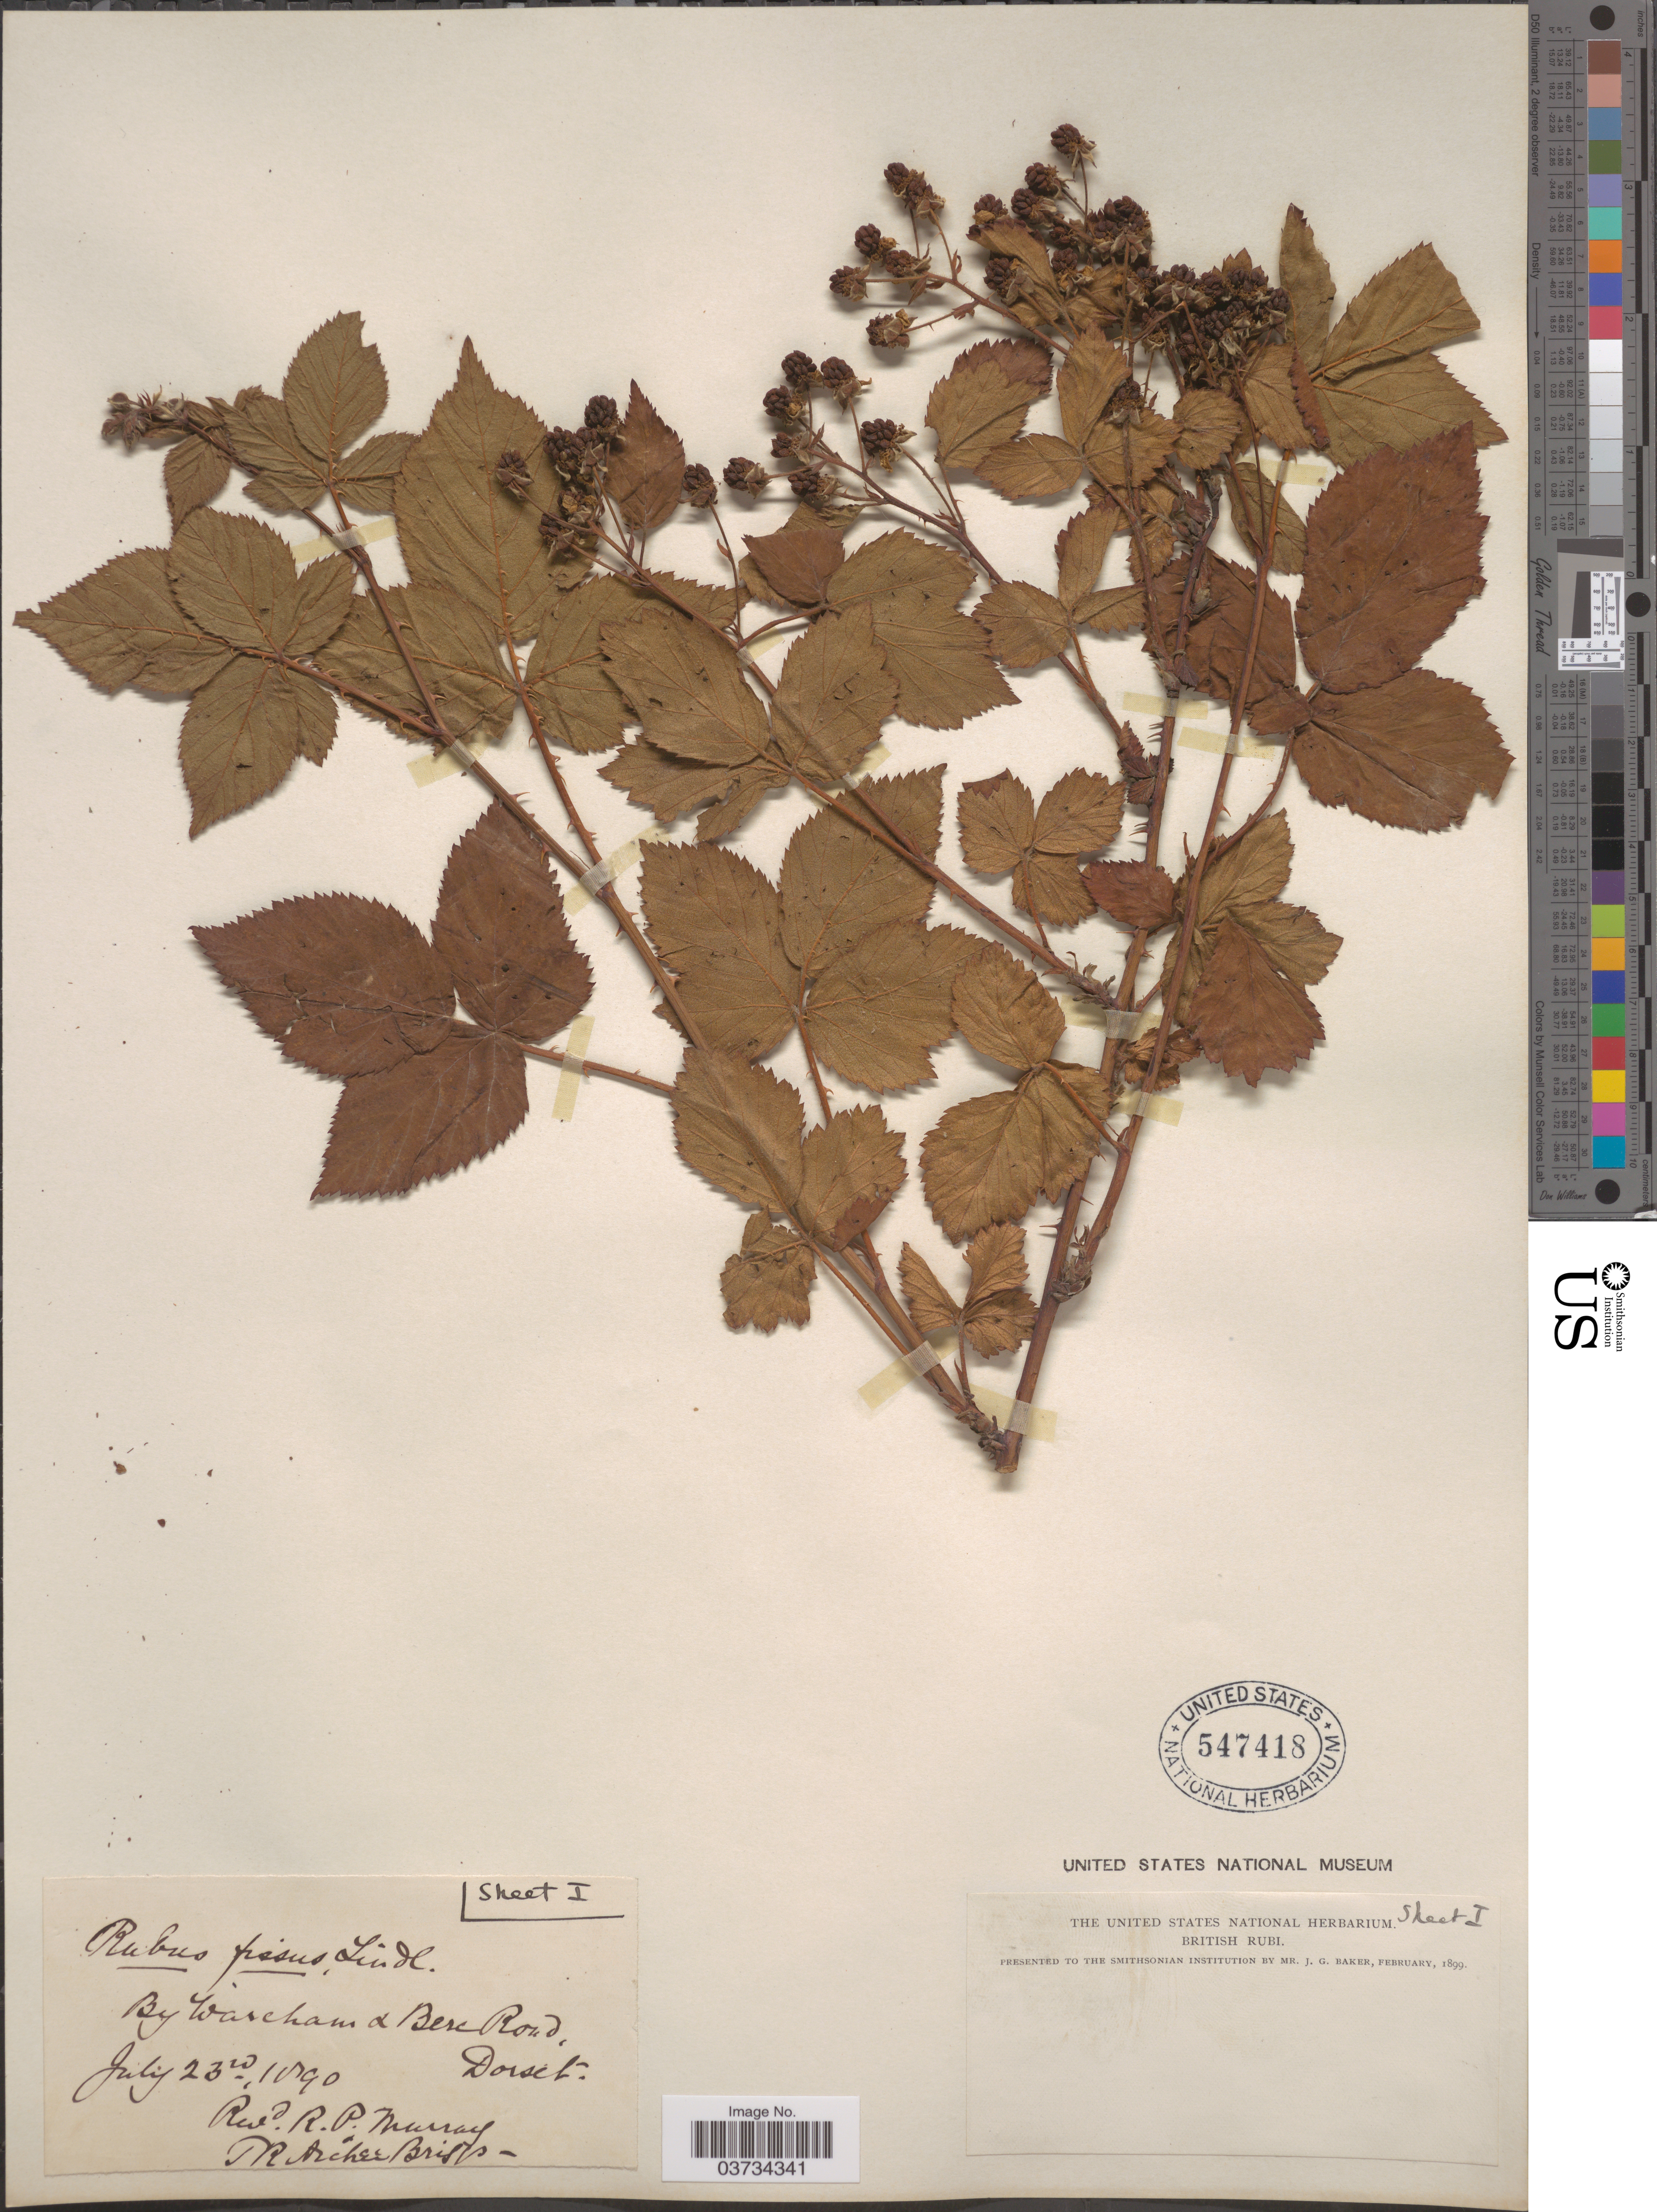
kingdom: Plantae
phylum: Tracheophyta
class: Magnoliopsida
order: Rosales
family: Rosaceae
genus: Rubus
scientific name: Rubus fissus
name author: Lindl.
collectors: R. P. Murray & T. Briggs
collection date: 1890-07-23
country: United Kingdom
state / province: England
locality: By Wareham & Ben Road, Dorset.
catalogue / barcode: US 547418